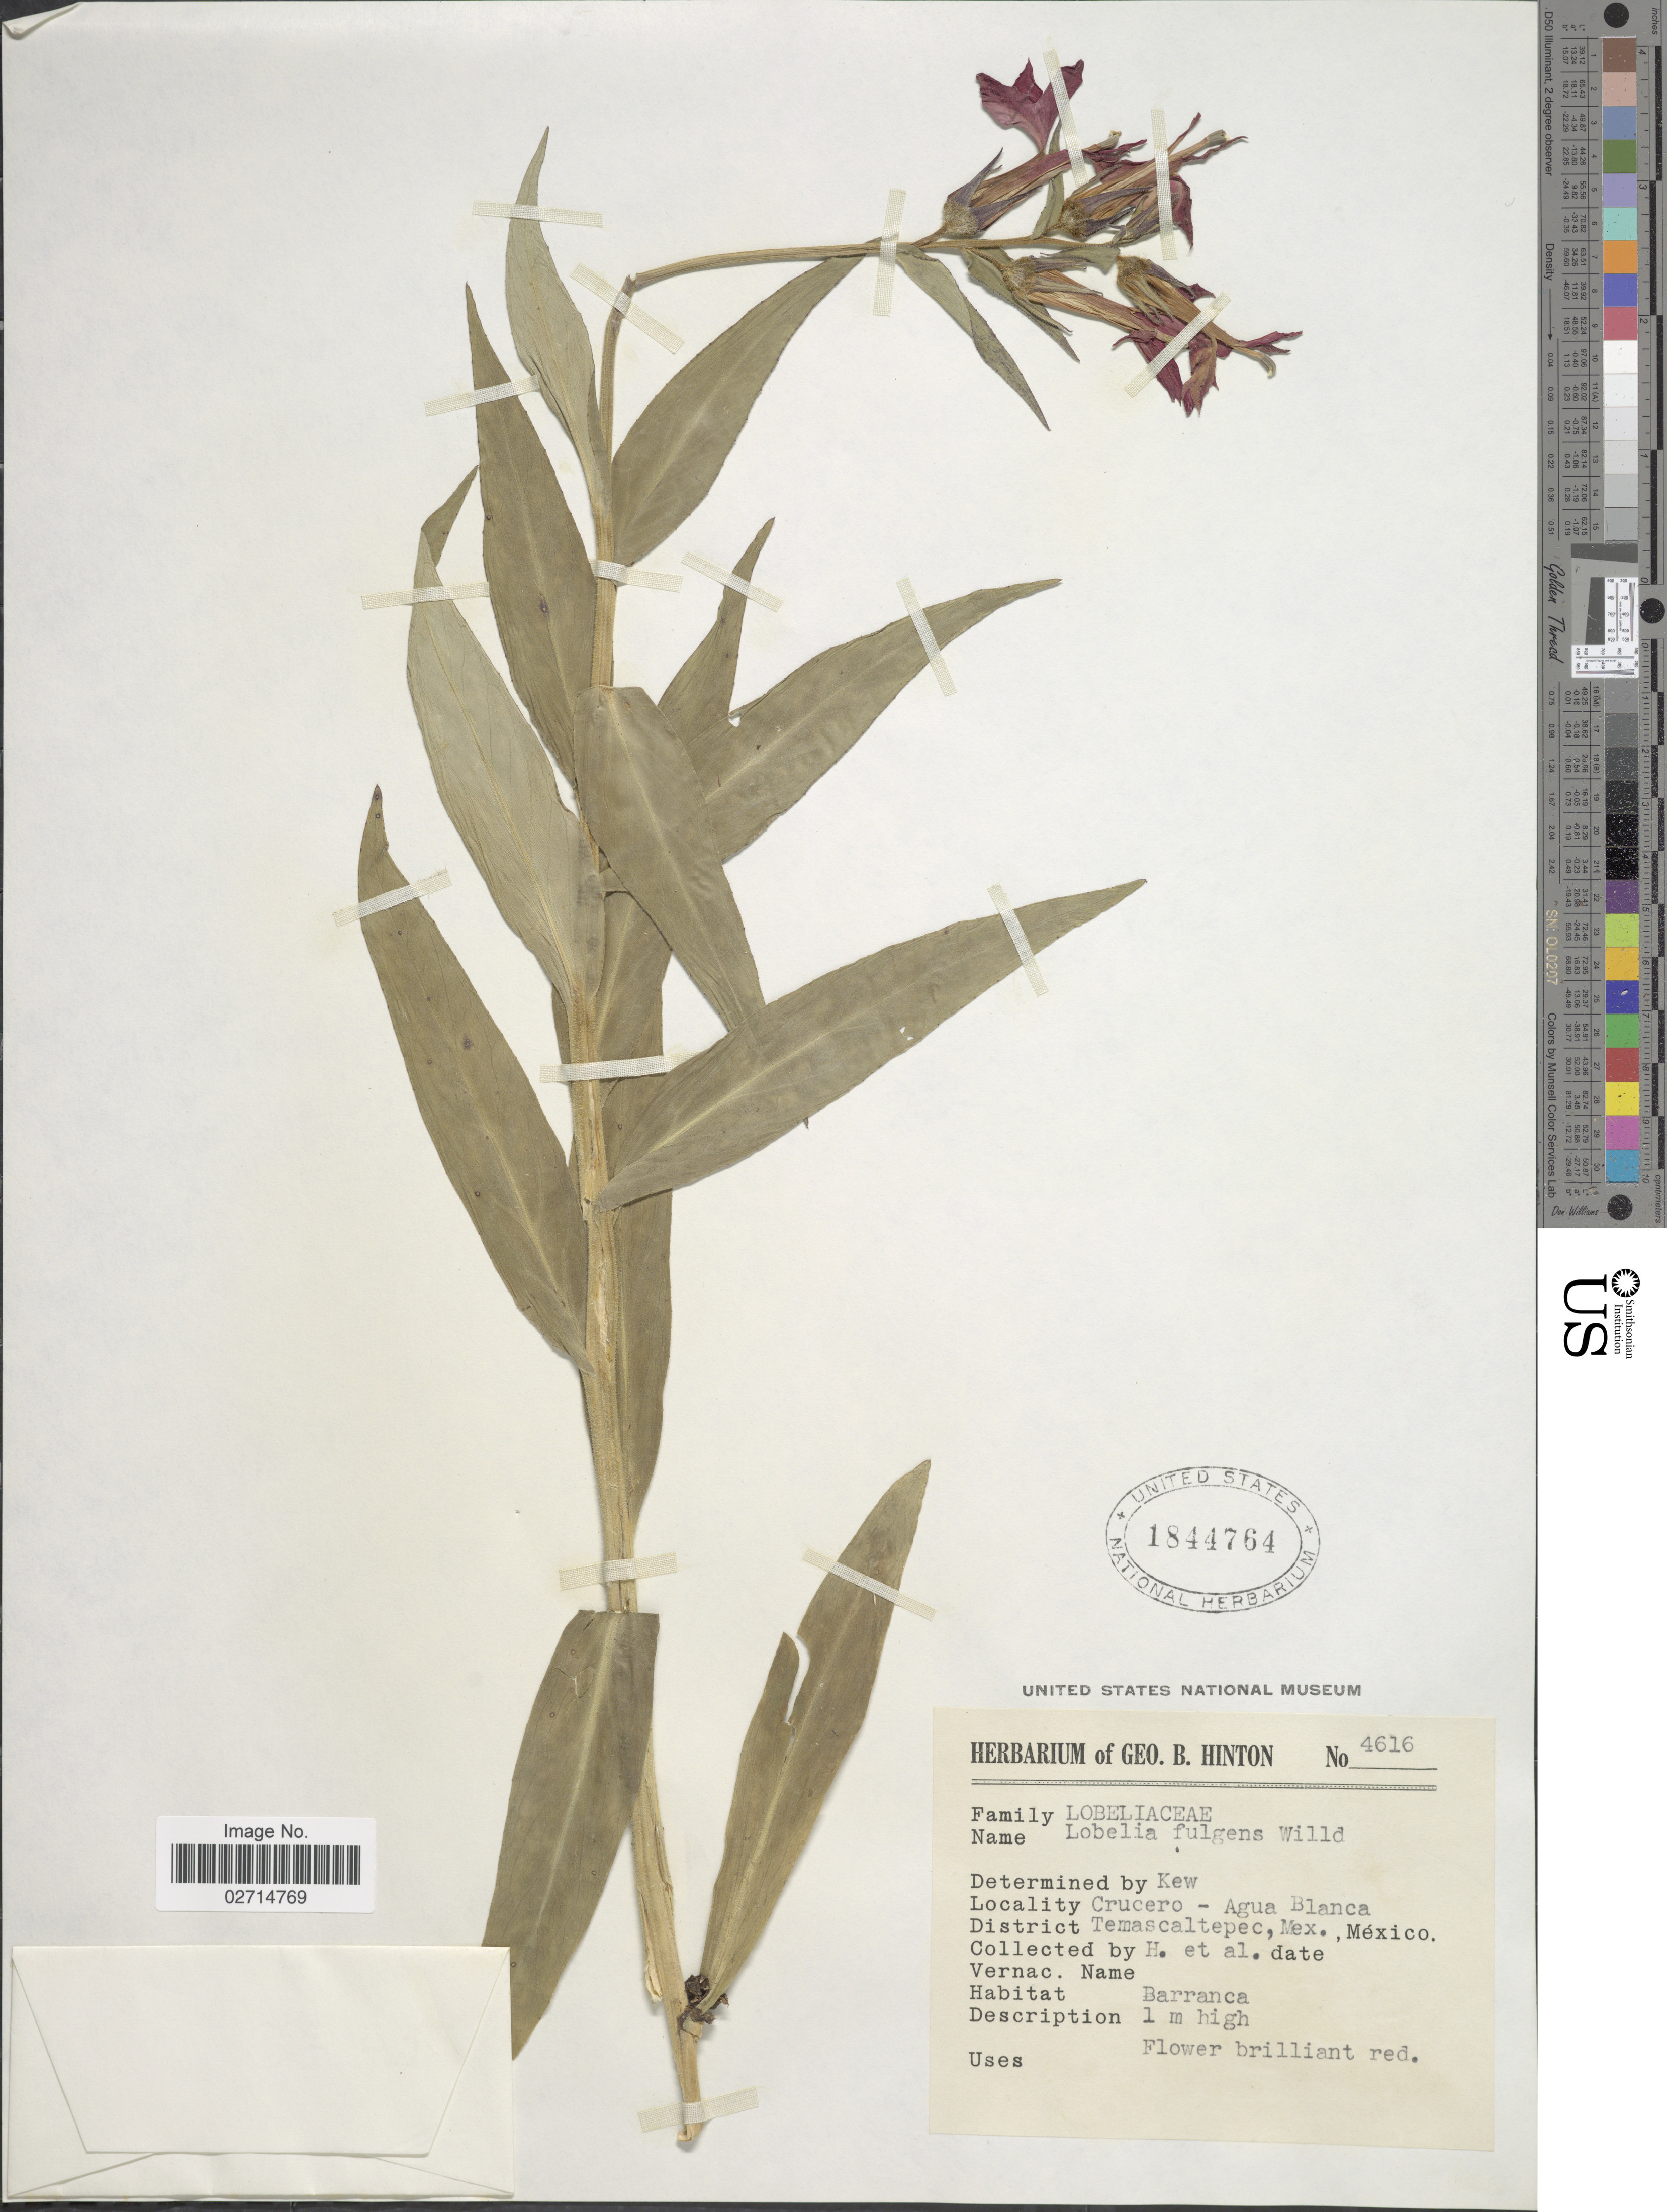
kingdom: Plantae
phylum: Tracheophyta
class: Magnoliopsida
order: Asterales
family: Campanulaceae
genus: Lobelia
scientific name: Lobelia fulgens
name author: Humb. & Bonpl. ex Willd.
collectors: G. B. Hinton & et al.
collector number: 4616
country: Mexico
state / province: México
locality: Crucero- Agua Blanca. District: Temascaltepec.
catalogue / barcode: US 1844764